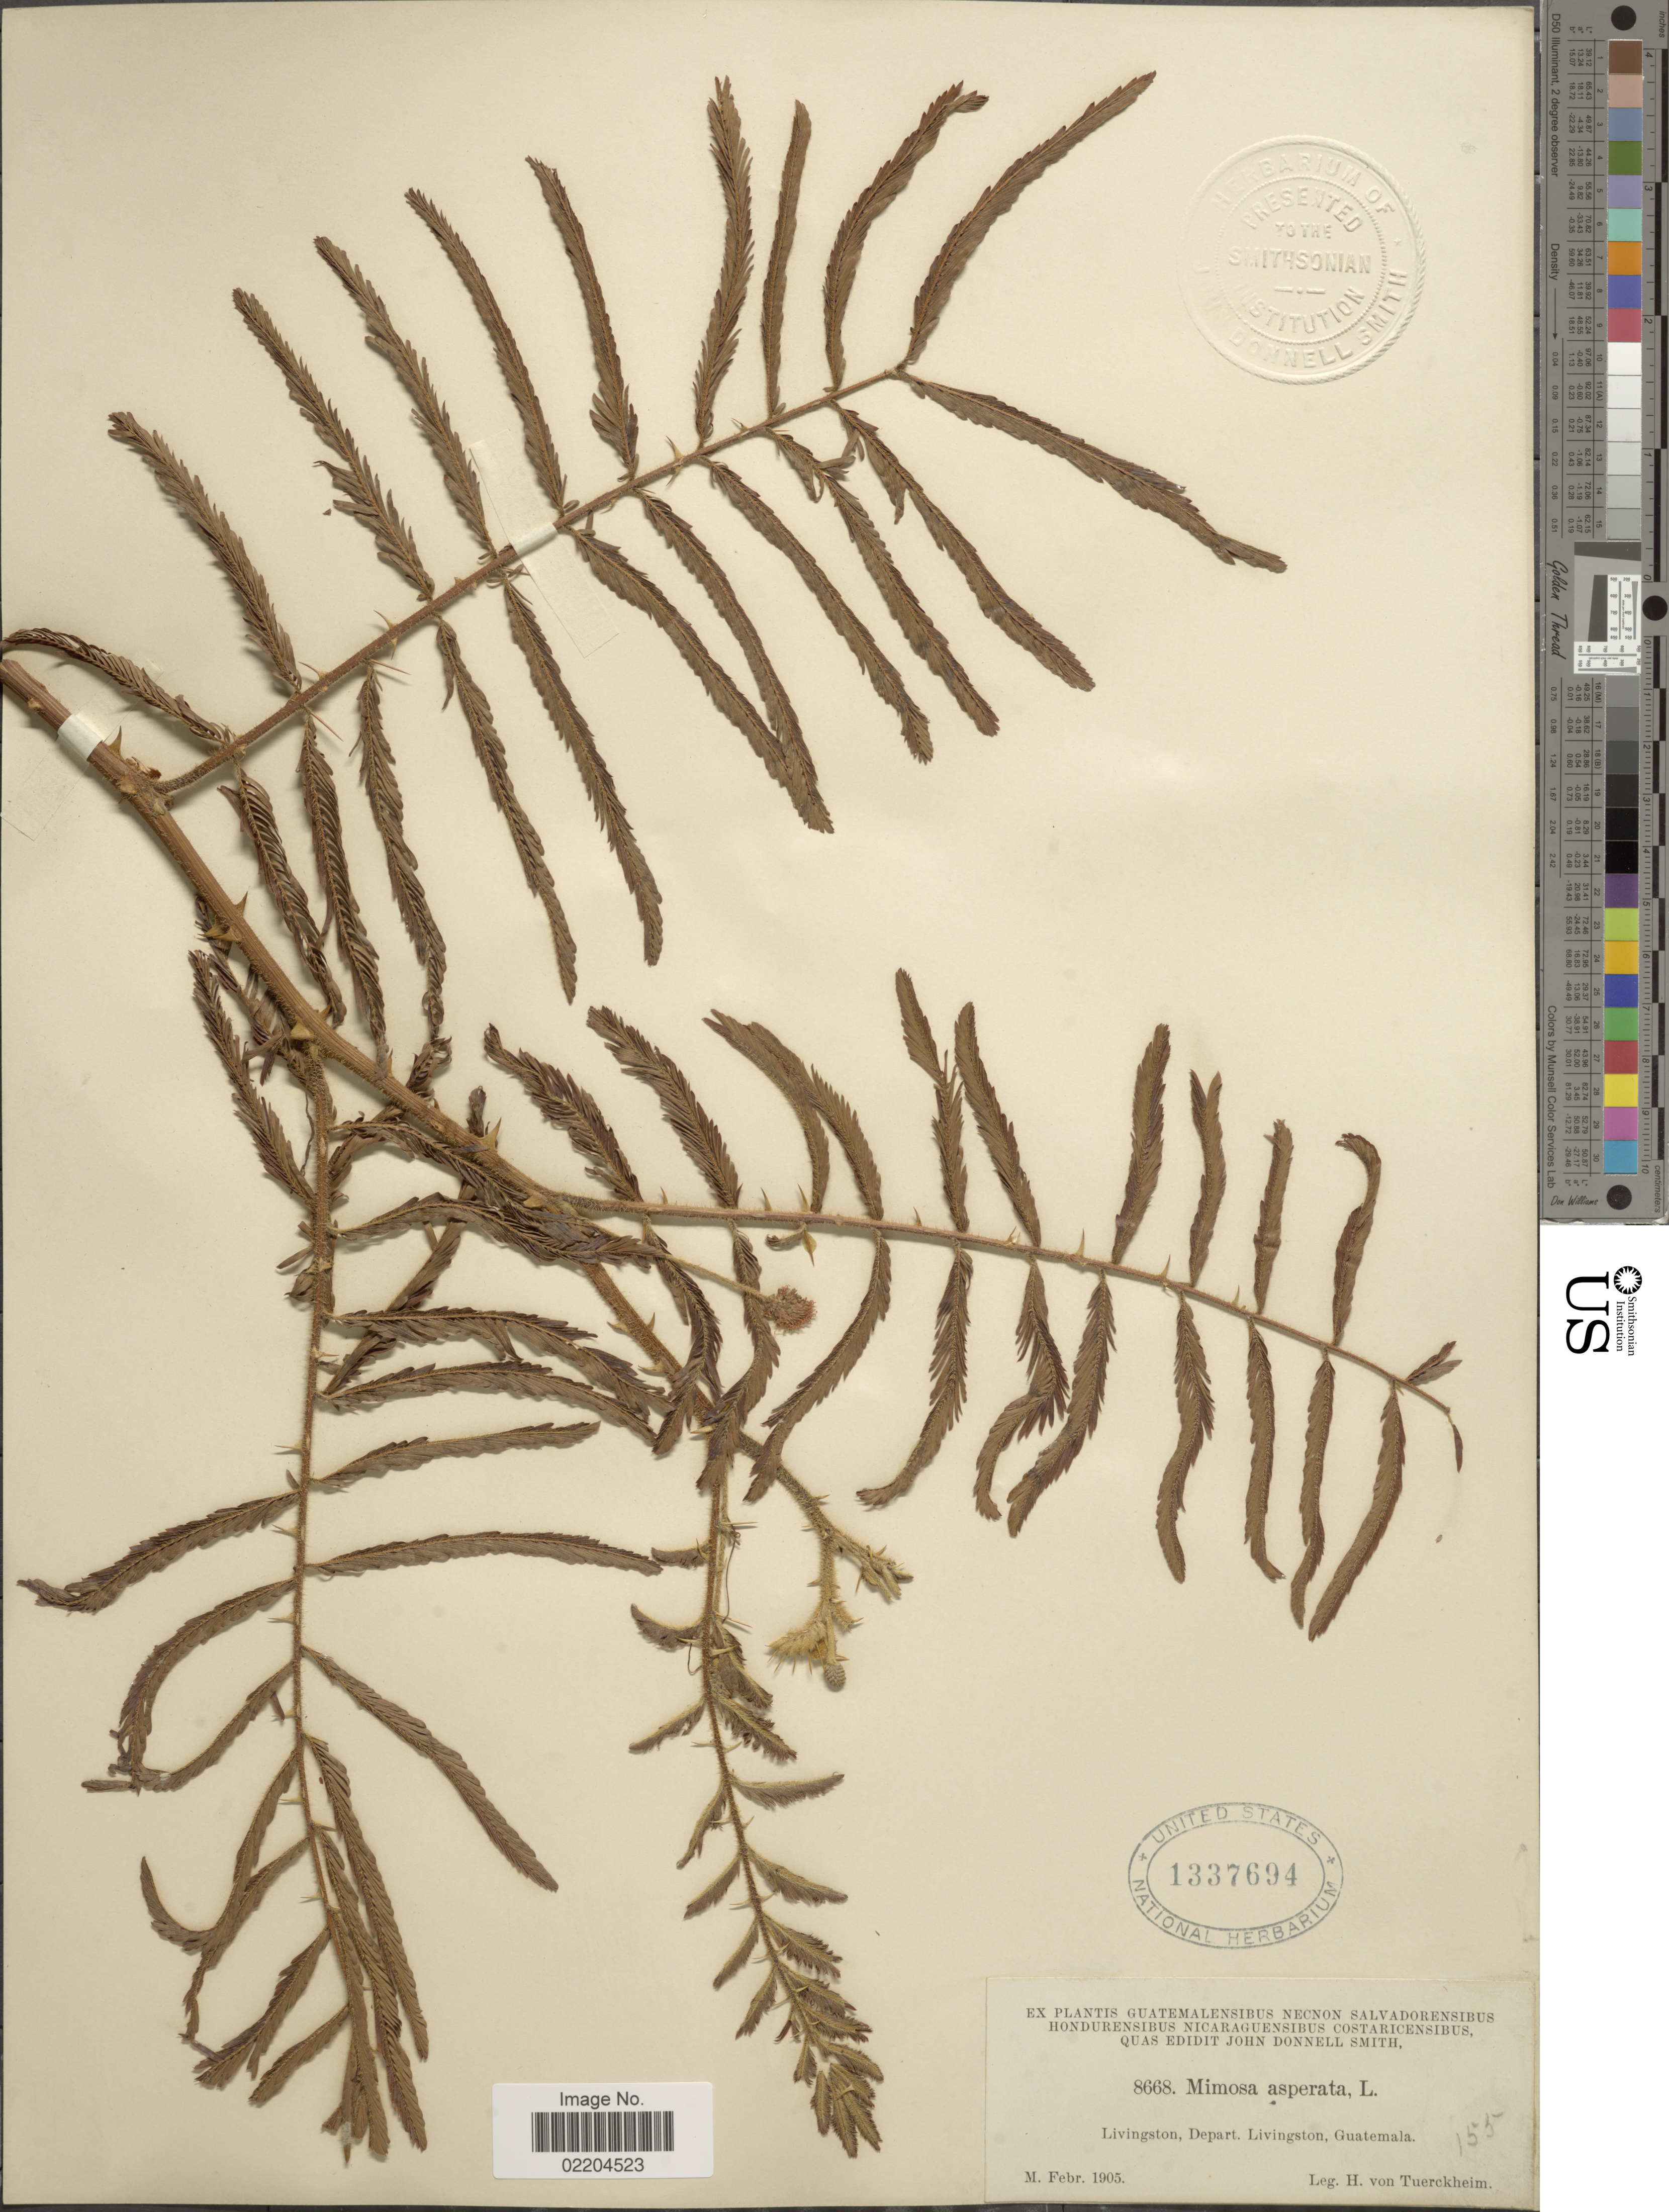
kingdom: Plantae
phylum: Tracheophyta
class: Magnoliopsida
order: Fabales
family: Fabaceae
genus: Mimosa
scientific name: Mimosa pigra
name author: L.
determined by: Strong, Mark T., (BOT), Smithsonian Institution - National Museum of Natural History (UNITED STATES)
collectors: H. von Türckheim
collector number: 8668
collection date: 1905-02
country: Guatemala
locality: Livingston, Depart. Livingston, Guatemala.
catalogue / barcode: US 1337694